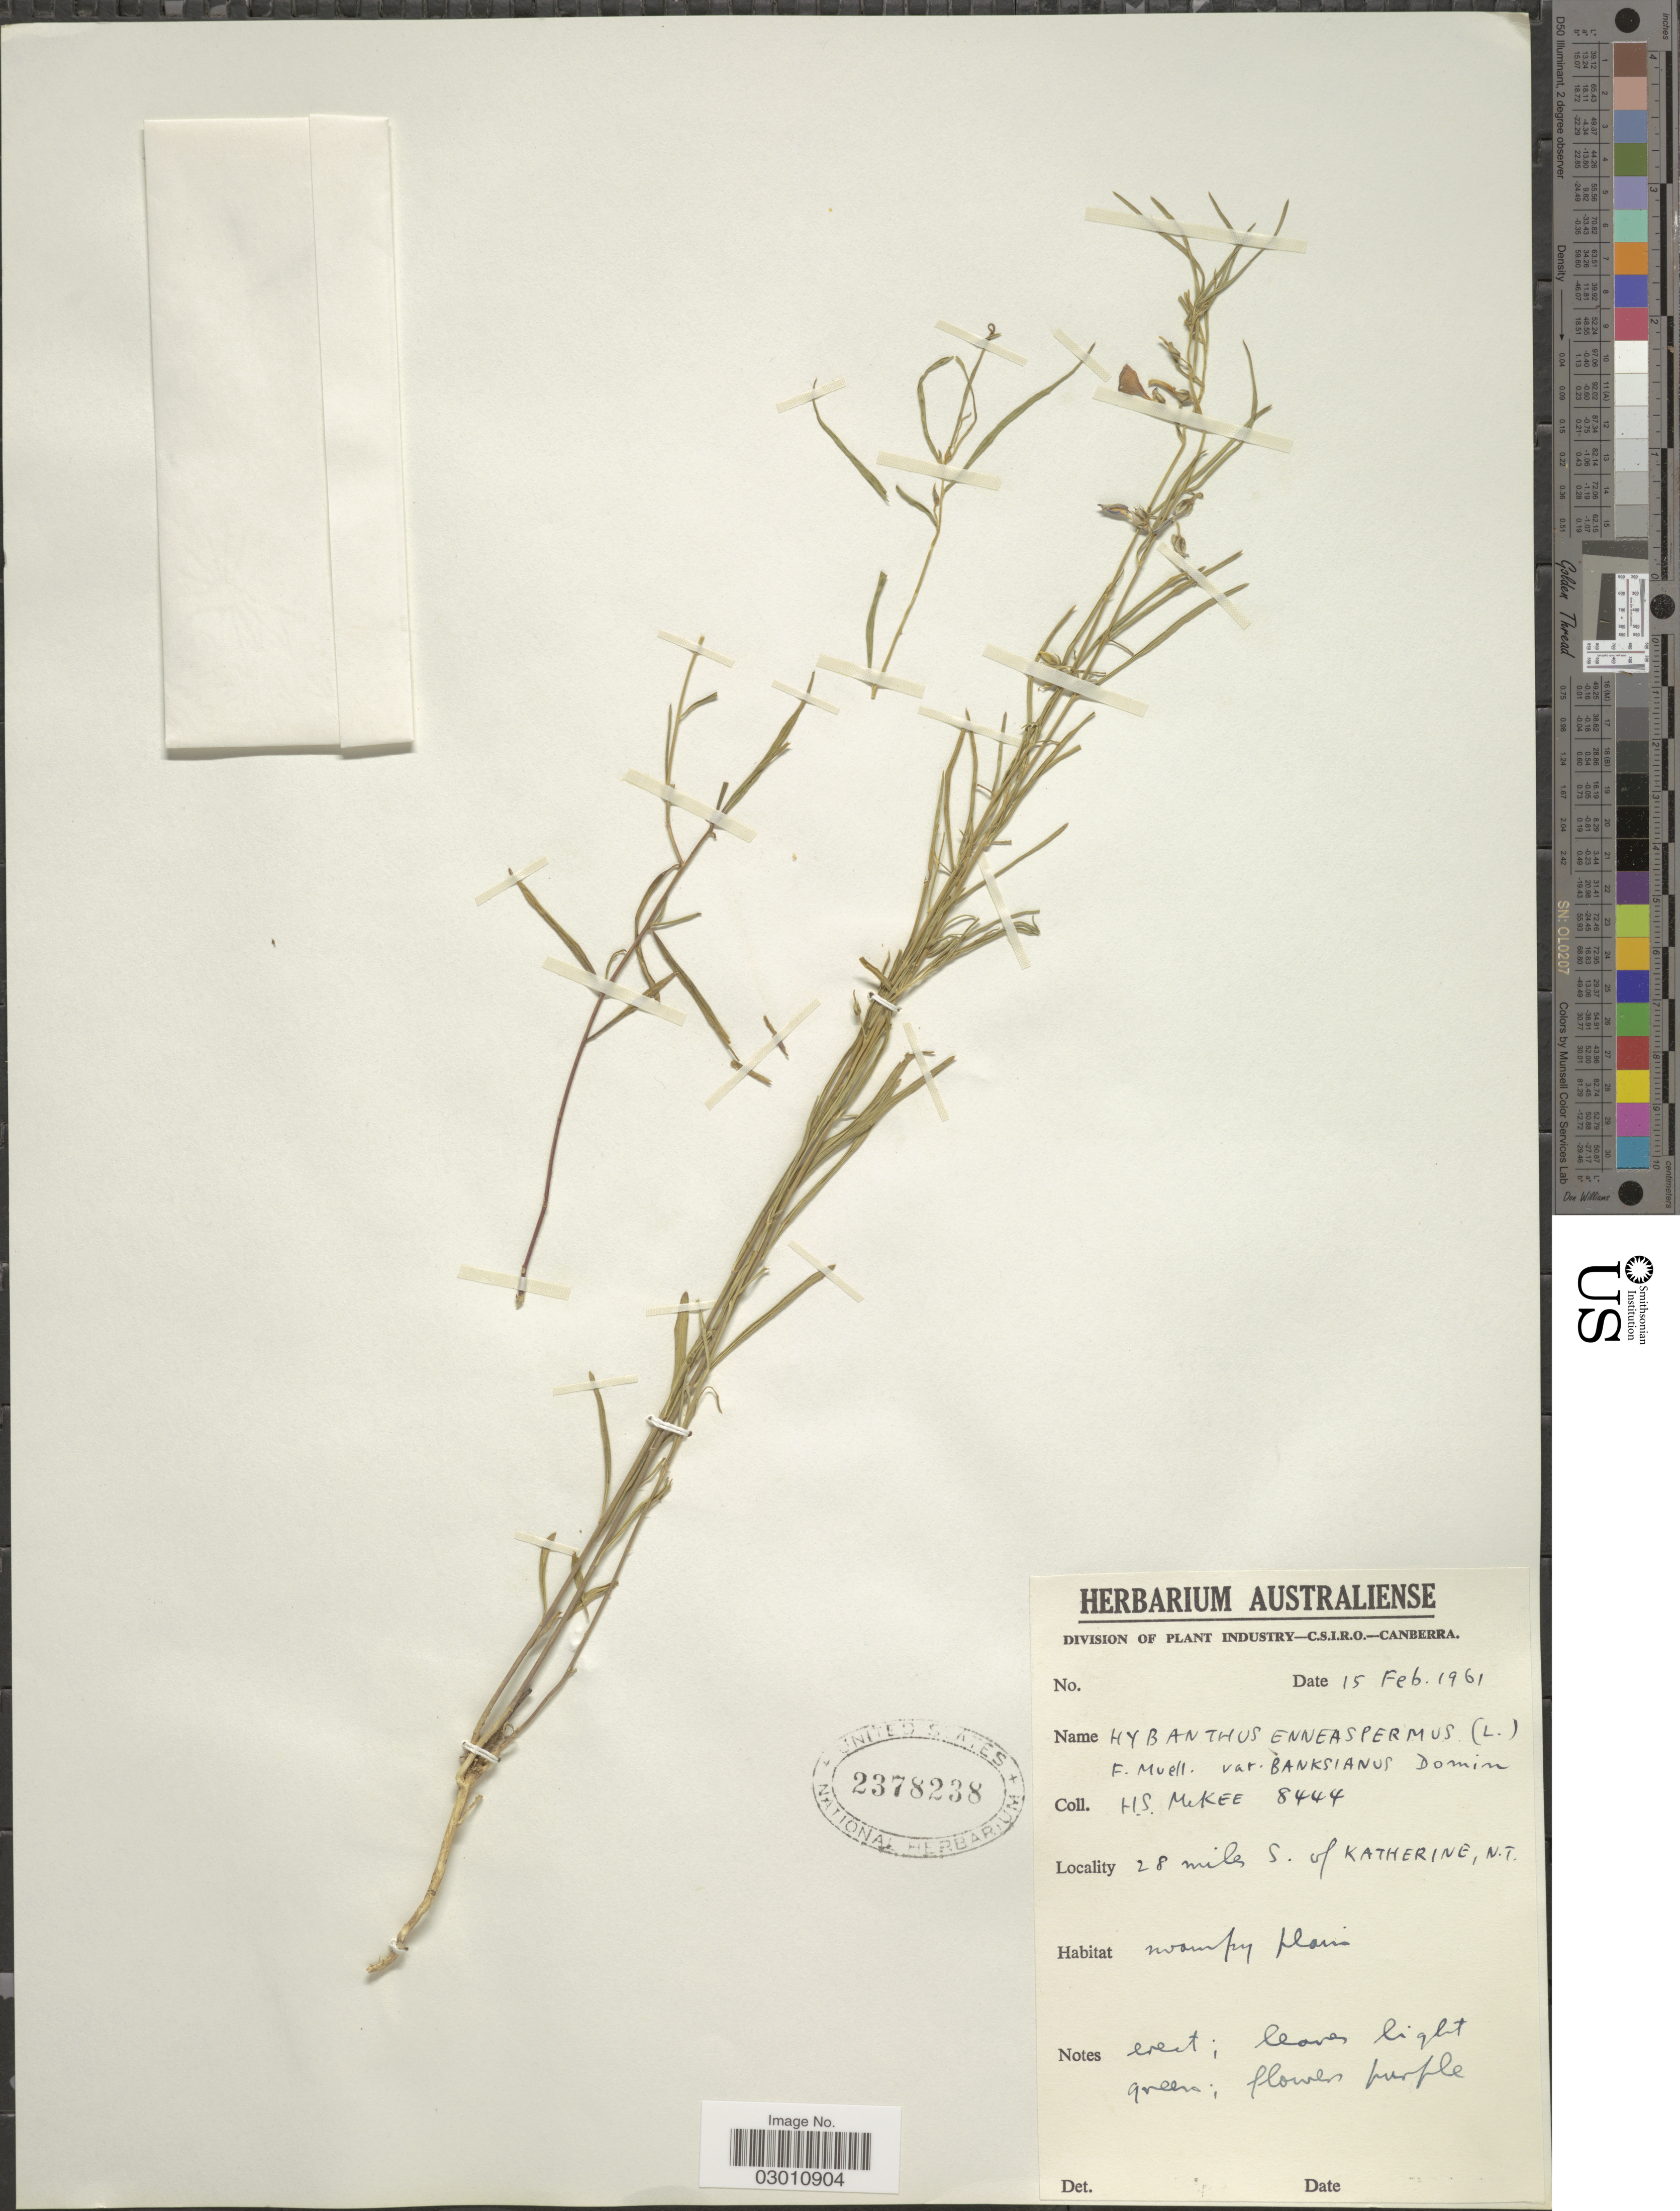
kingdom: Plantae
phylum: Tracheophyta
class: Magnoliopsida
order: Malpighiales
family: Violaceae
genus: Pigea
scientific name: Pigea enneasperma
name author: (L.) P.I. Forst.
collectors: H. S. McKee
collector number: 8444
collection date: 1961-02-15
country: Australia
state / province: Northern Territory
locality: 28 miles S. of Katherine.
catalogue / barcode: US 2378238